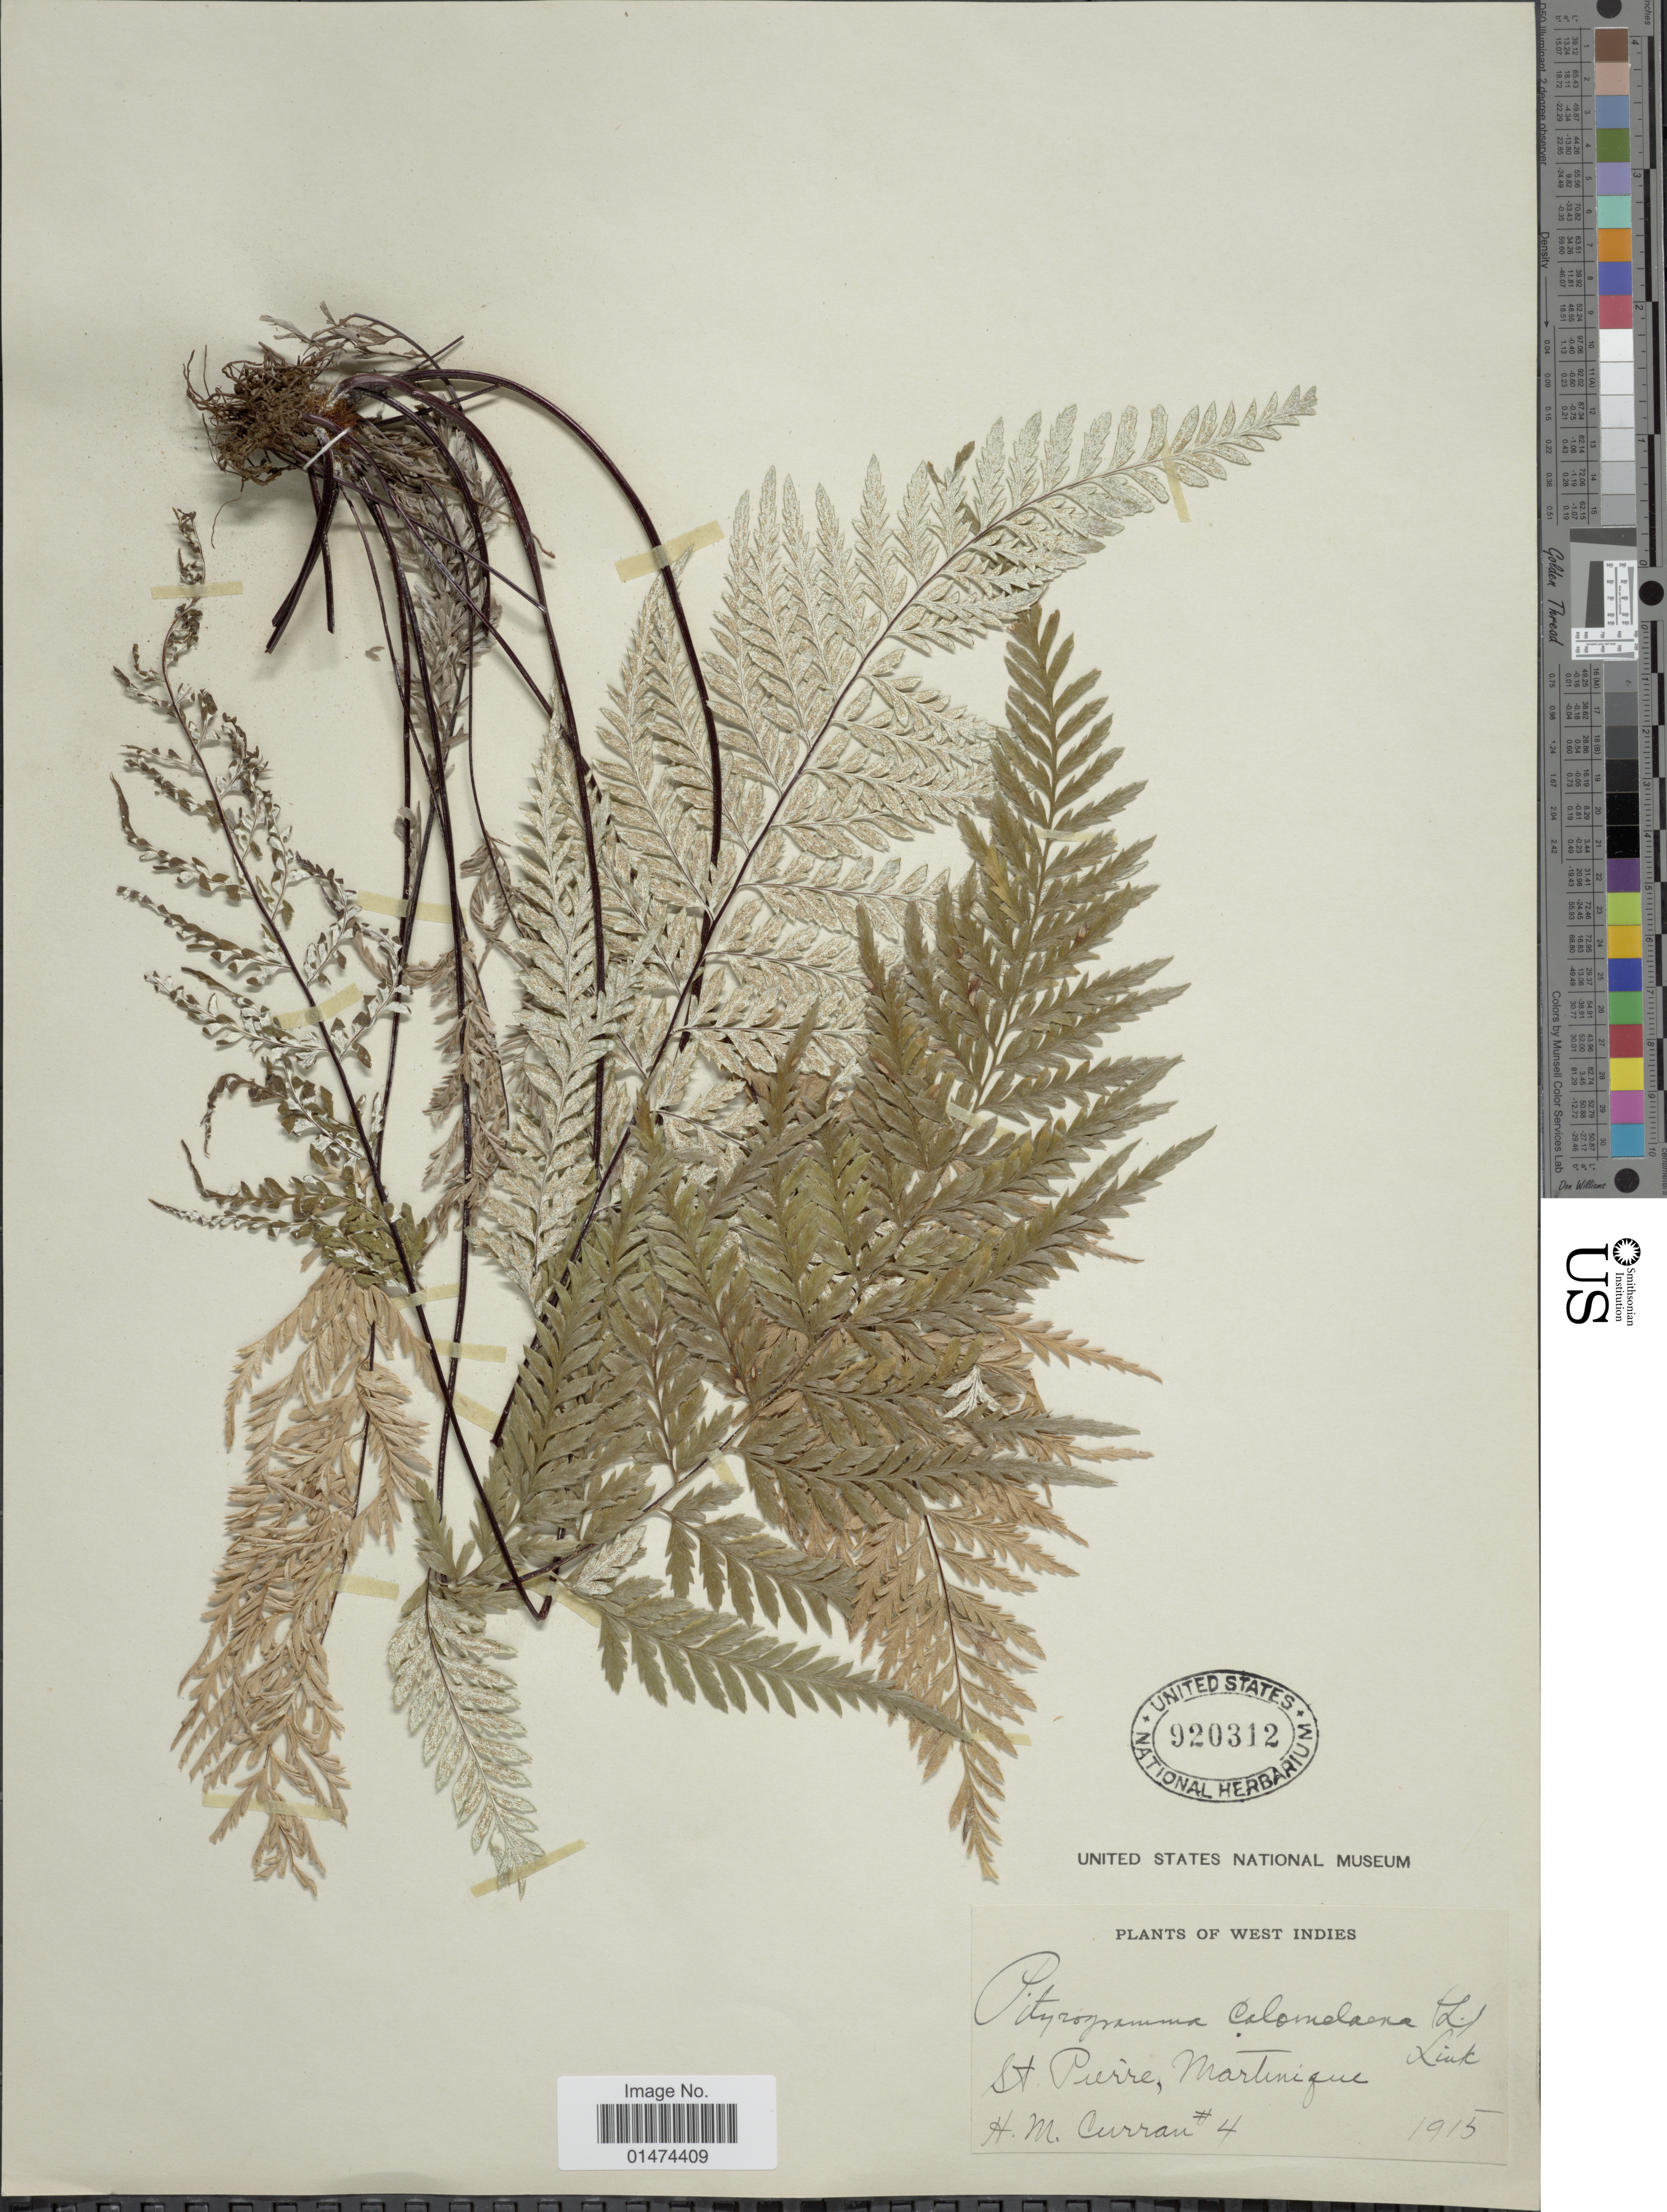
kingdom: Plantae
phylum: Tracheophyta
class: Polypodiopsida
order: Polypodiales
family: Pteridaceae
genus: Pityrogramma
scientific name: Pityrogramma calomelanos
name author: (L.) Link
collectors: H. M. Curran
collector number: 4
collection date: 1915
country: Martinique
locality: St. Pierre,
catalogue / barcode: US 920312